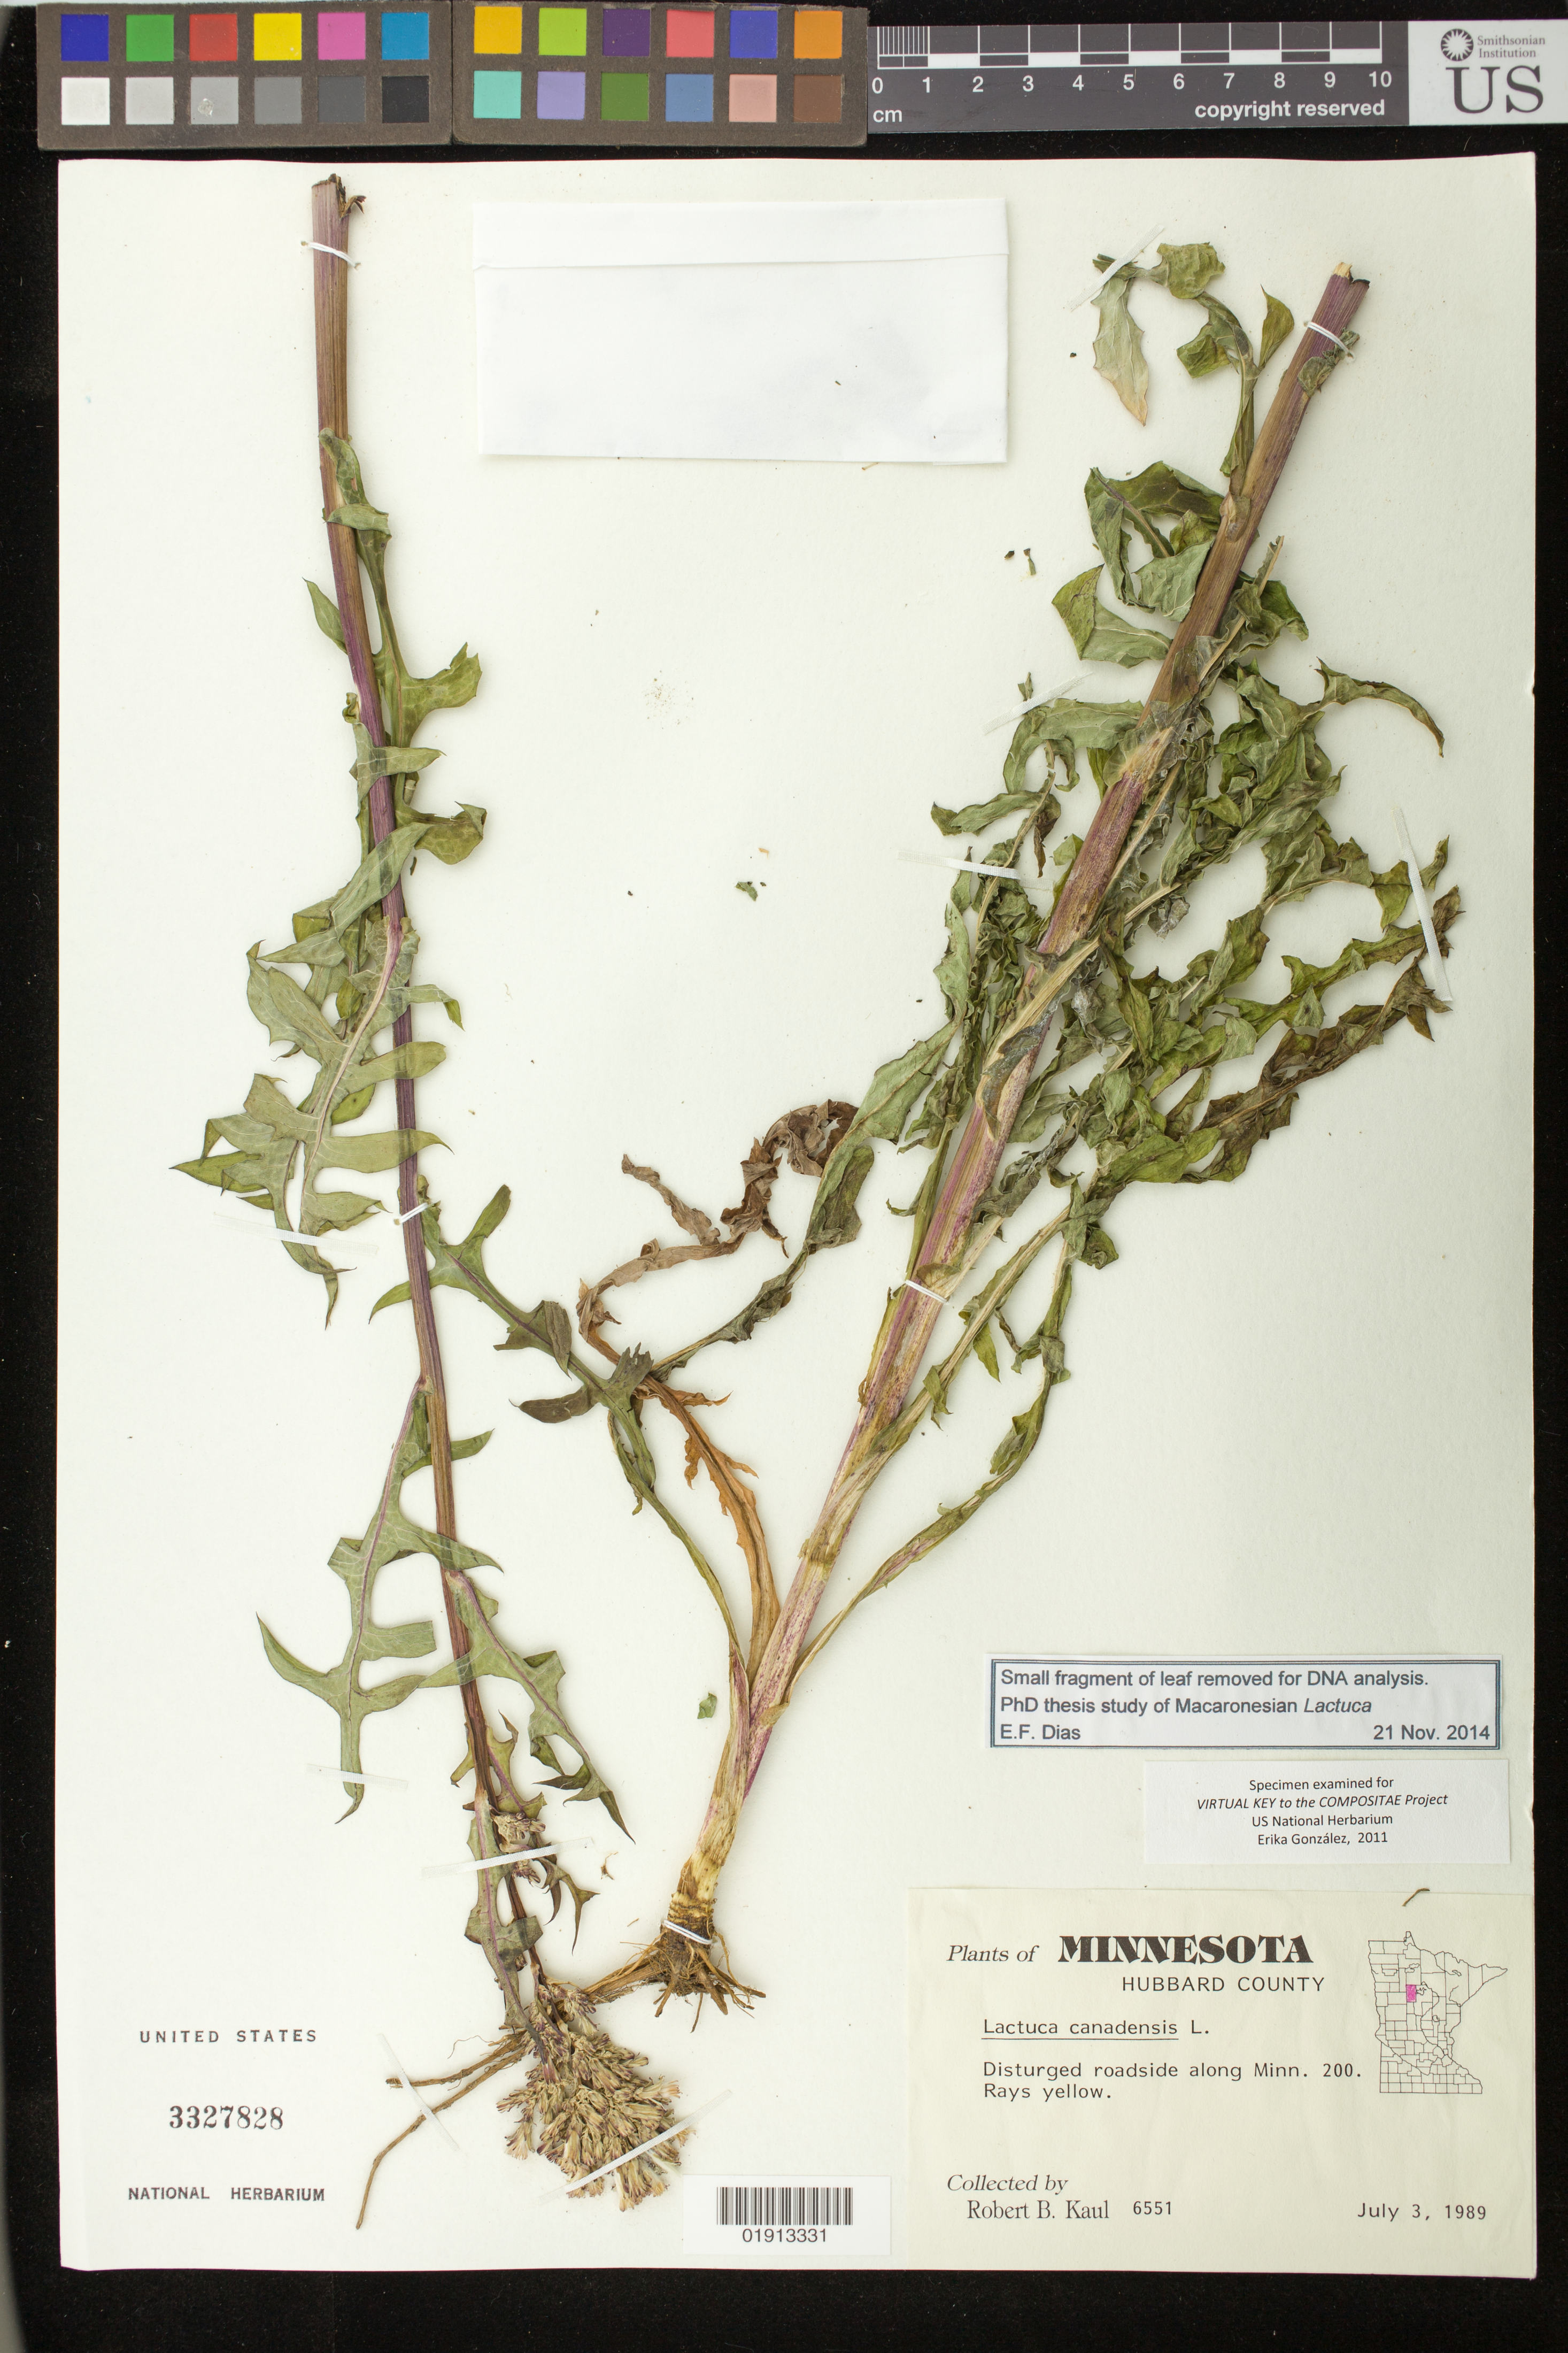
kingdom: Plantae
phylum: Tracheophyta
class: Magnoliopsida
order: Asterales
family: Asteraceae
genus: Lactuca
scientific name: Lactuca canadensis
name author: L.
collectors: R. Kaul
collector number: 6551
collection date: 1989-07-03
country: United States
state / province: Minnesota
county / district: Hubbard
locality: Disturbed roadside along Minn. 200.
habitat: Disturbed roadside.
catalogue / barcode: US 3327828